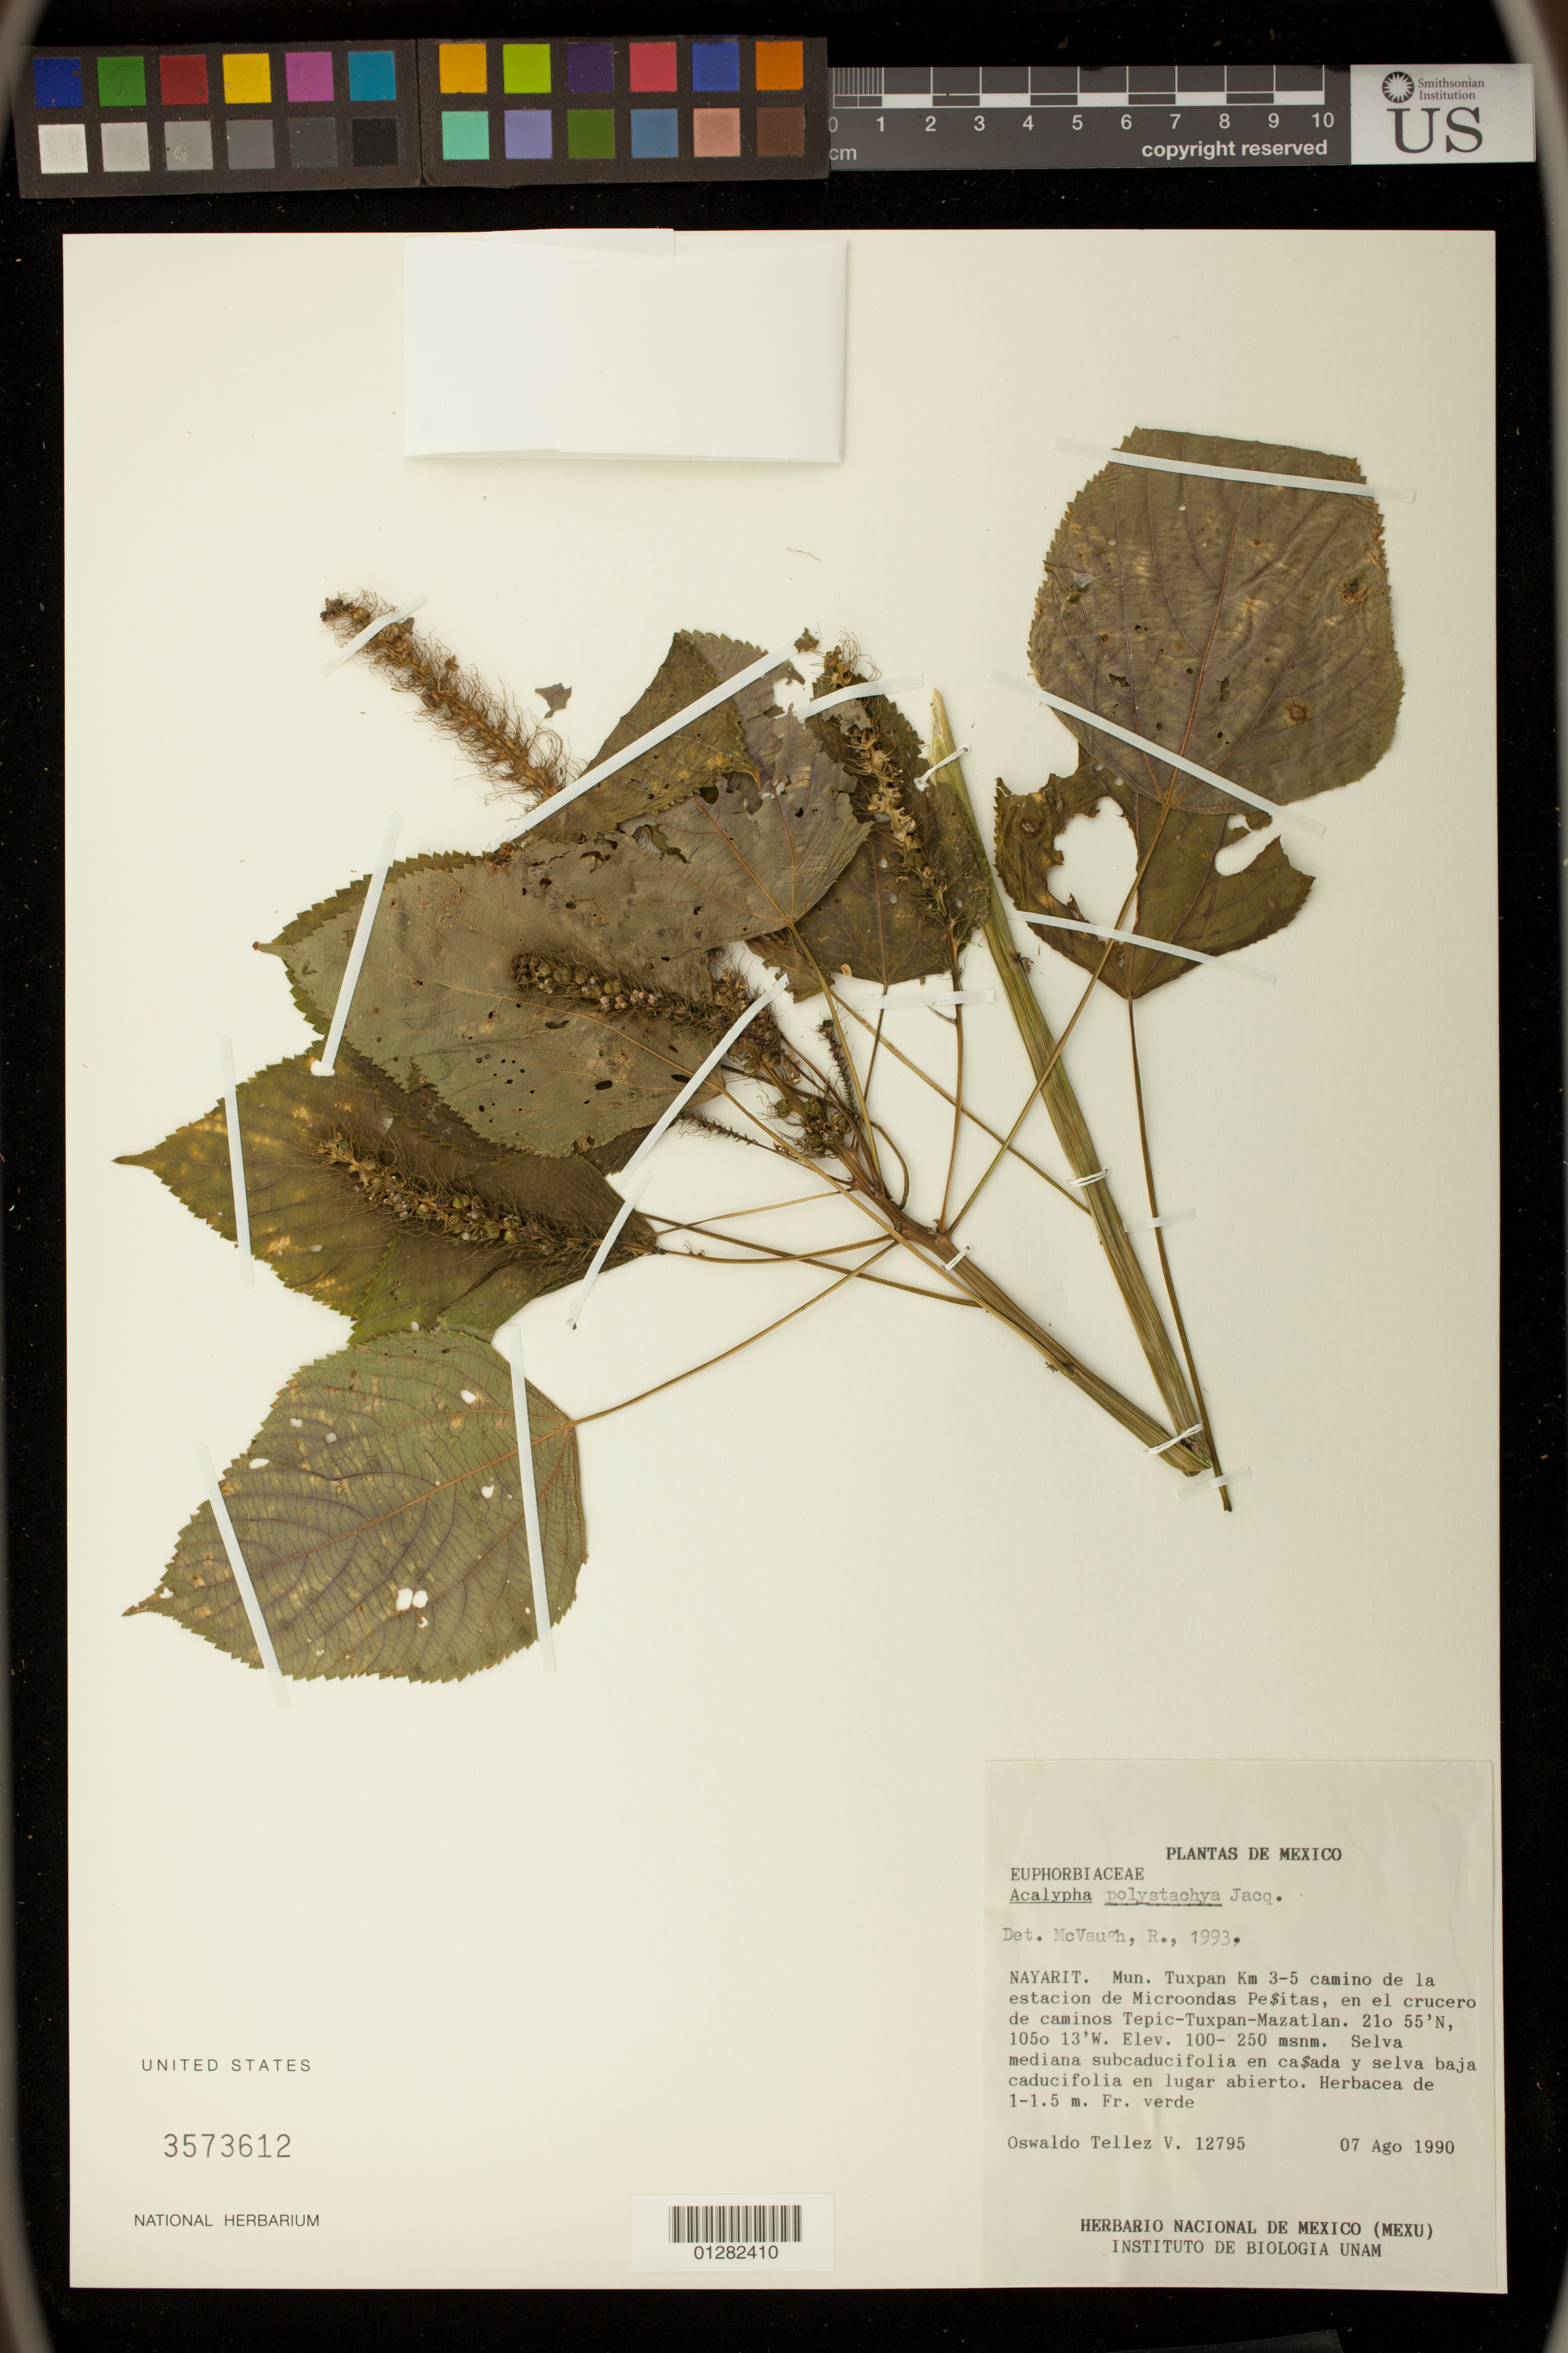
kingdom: Plantae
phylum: Tracheophyta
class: Magnoliopsida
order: Malpighiales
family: Euphorbiaceae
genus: Acalypha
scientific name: Acalypha polystachya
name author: Jacq.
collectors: Bro. G. Arsène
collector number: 12795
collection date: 1990-08-07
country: Mexico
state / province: Nayarit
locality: Mun. Tuxpan Km 3-5 camino de la estacion de Microondas Pe$itas, en el crucero de caminos Tepic-Tuxpan-Mazatlan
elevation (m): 100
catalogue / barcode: US 3573612